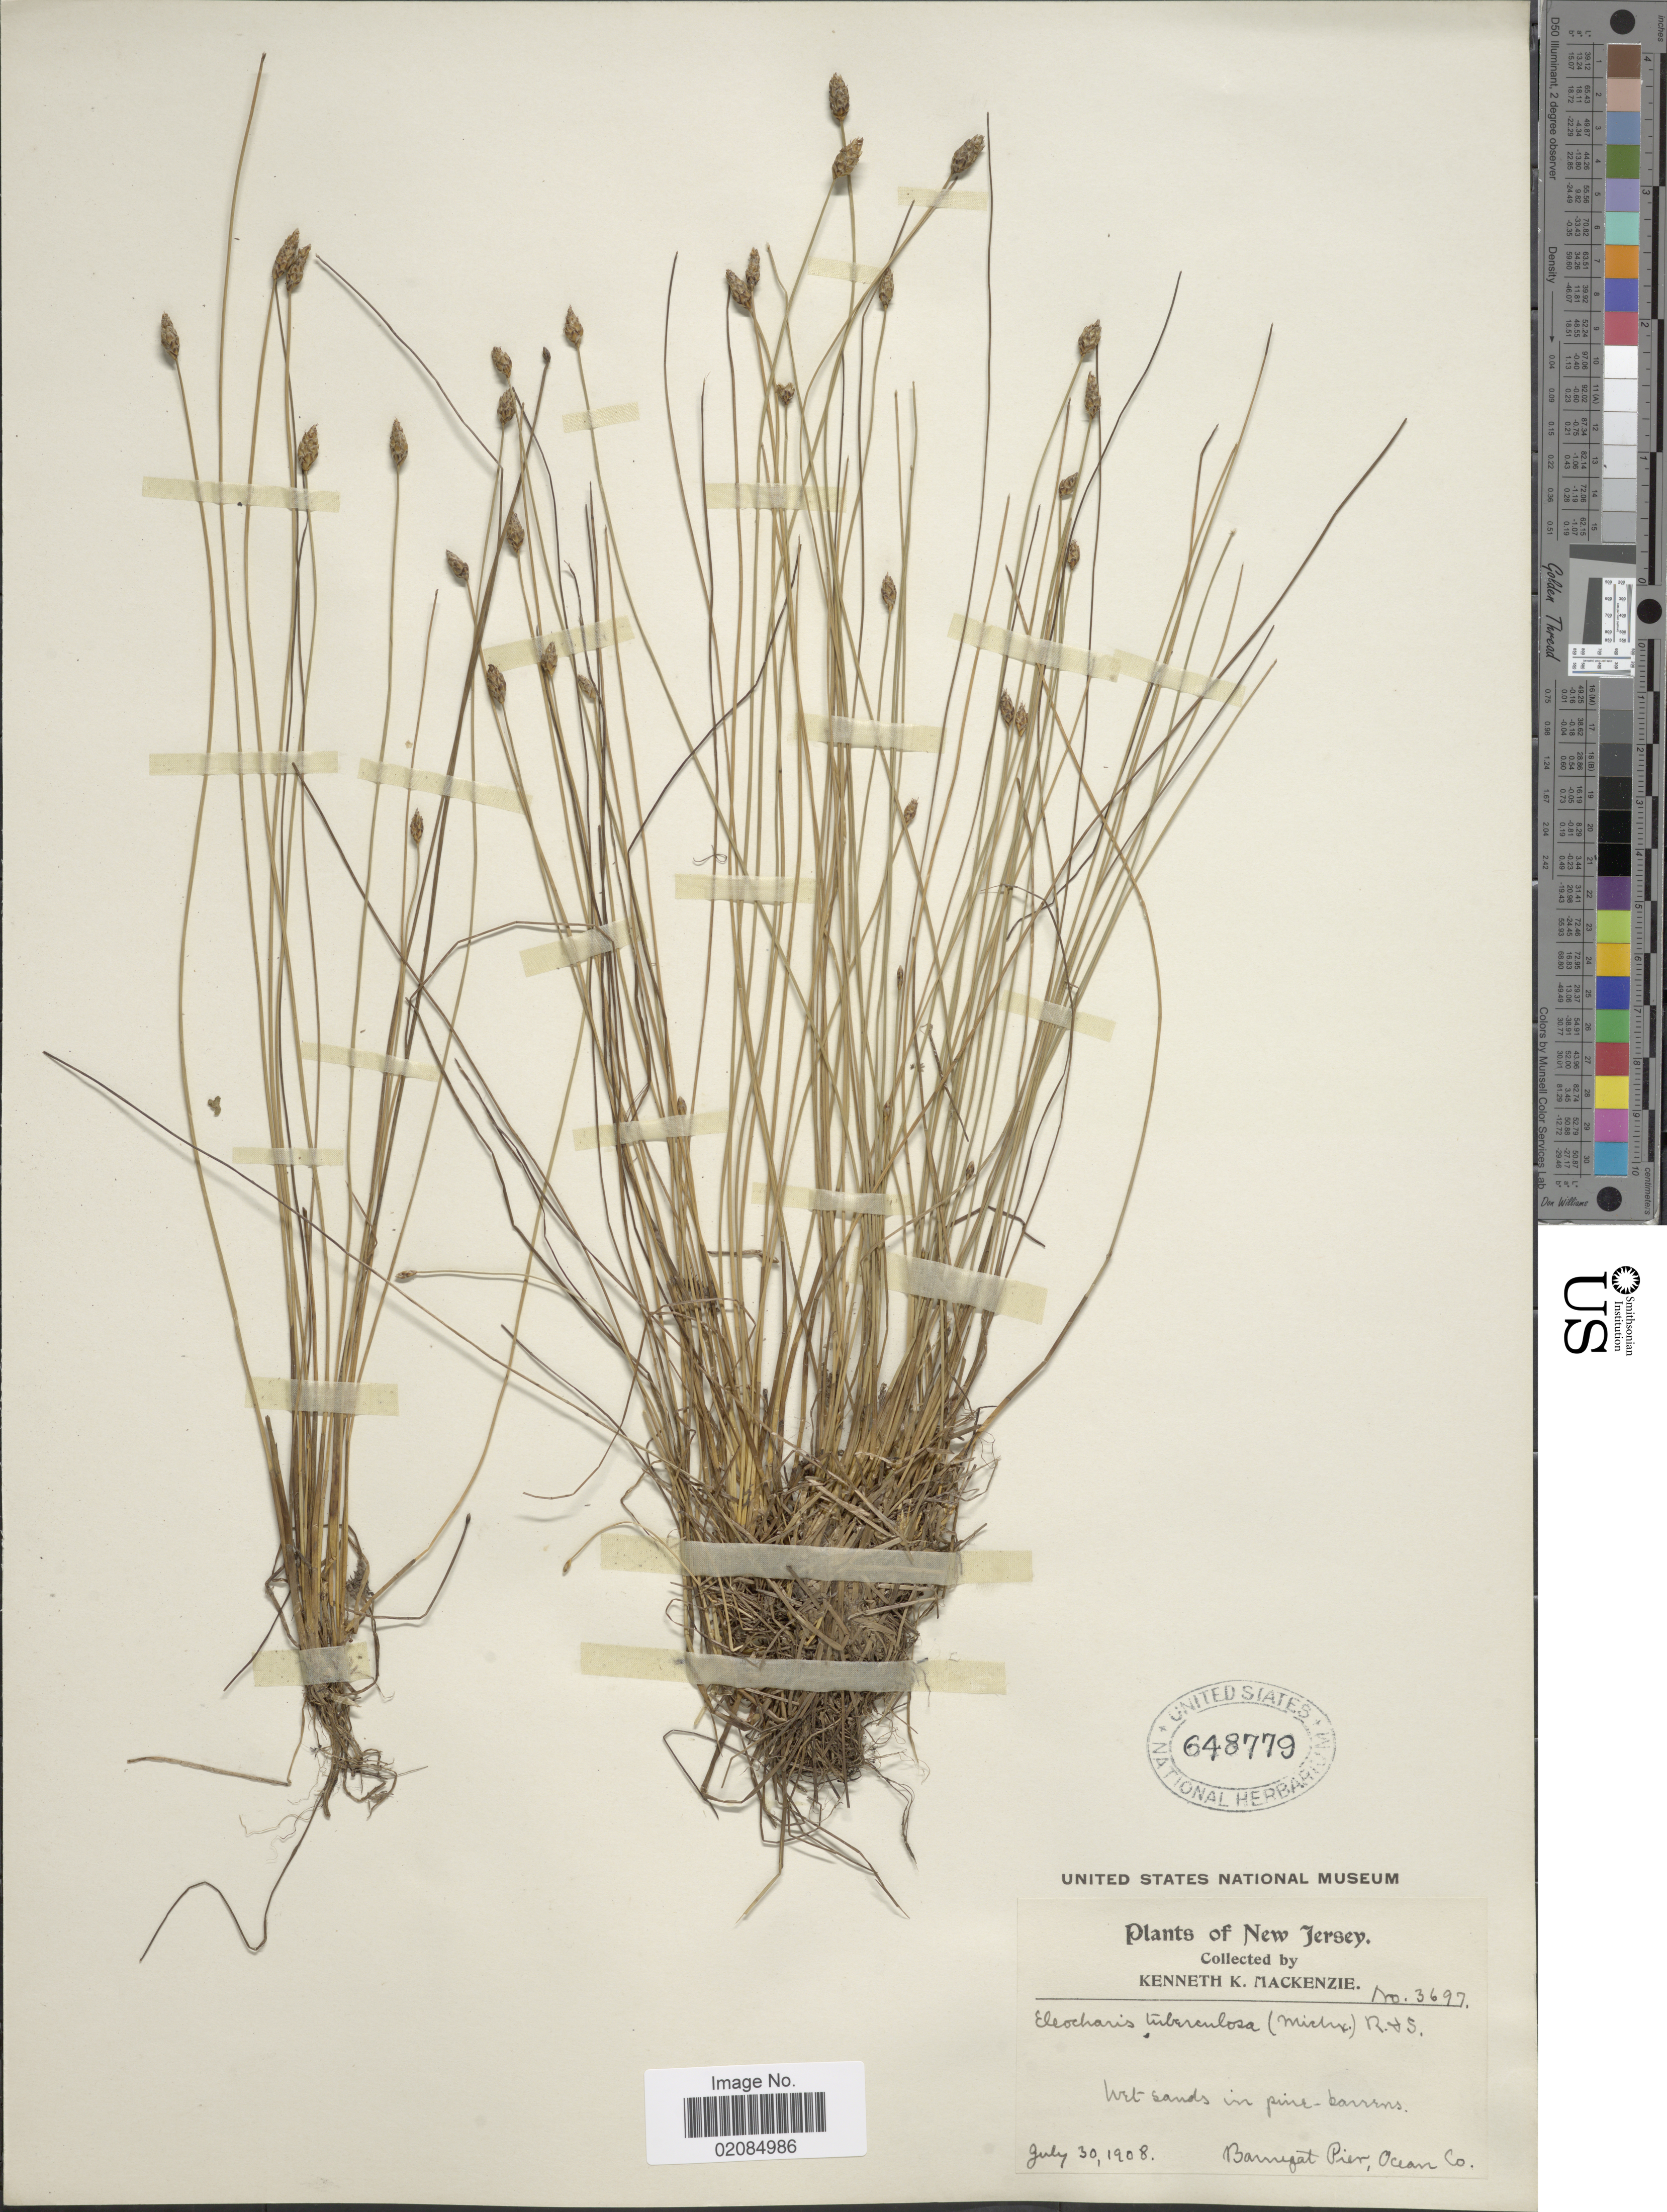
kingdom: Plantae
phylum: Tracheophyta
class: Liliopsida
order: Poales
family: Cyperaceae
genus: Eleocharis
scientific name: Eleocharis tuberculosa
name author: (Michx.) Roem. & Schult.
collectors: K. K. Mackenzie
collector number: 3697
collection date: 1908-07-30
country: United States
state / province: New Jersey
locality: Wet sands in pine-barrens, Barnegat Pier, Ocean Co.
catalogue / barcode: US 648779